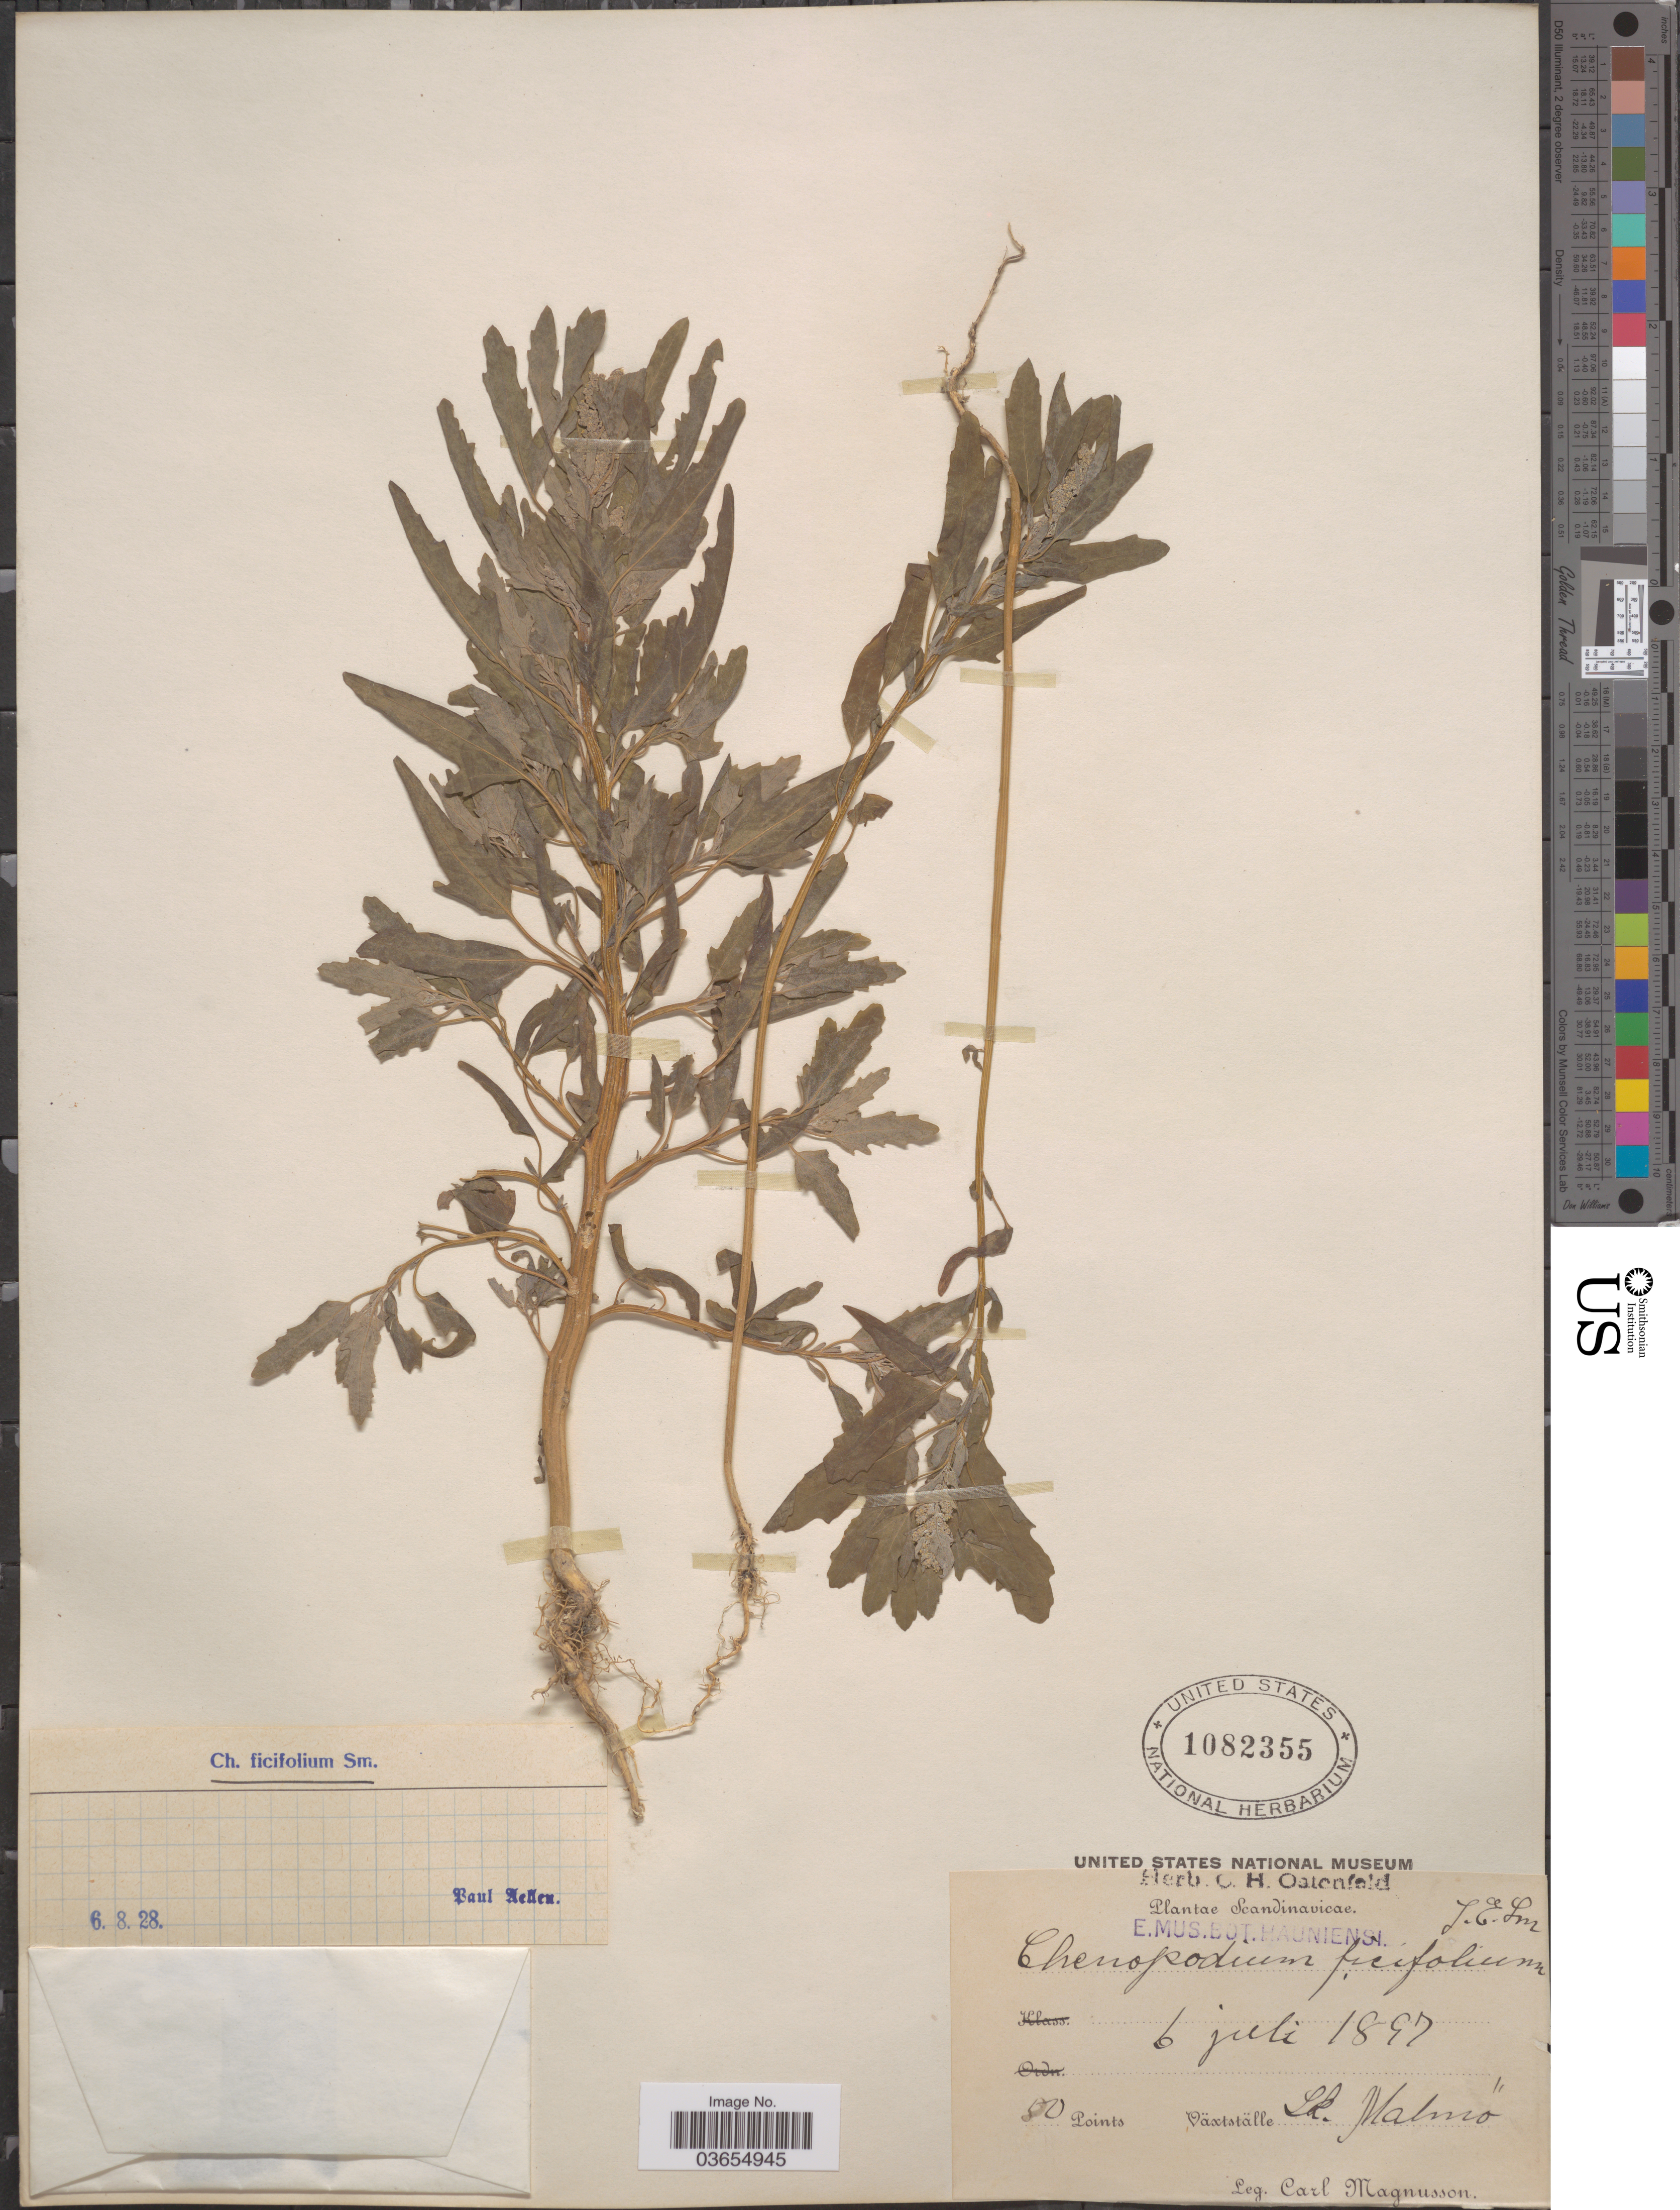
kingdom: Plantae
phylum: Tracheophyta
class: Magnoliopsida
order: Caryophyllales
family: Amaranthaceae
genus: Chenopodium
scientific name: Chenopodium ficifolium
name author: Sm.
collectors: C. Magnusson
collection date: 1897-07-06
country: Sweden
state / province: Skåne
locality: Scandinavicae. Växtställe Sk. Malmó.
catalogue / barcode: US 1082355